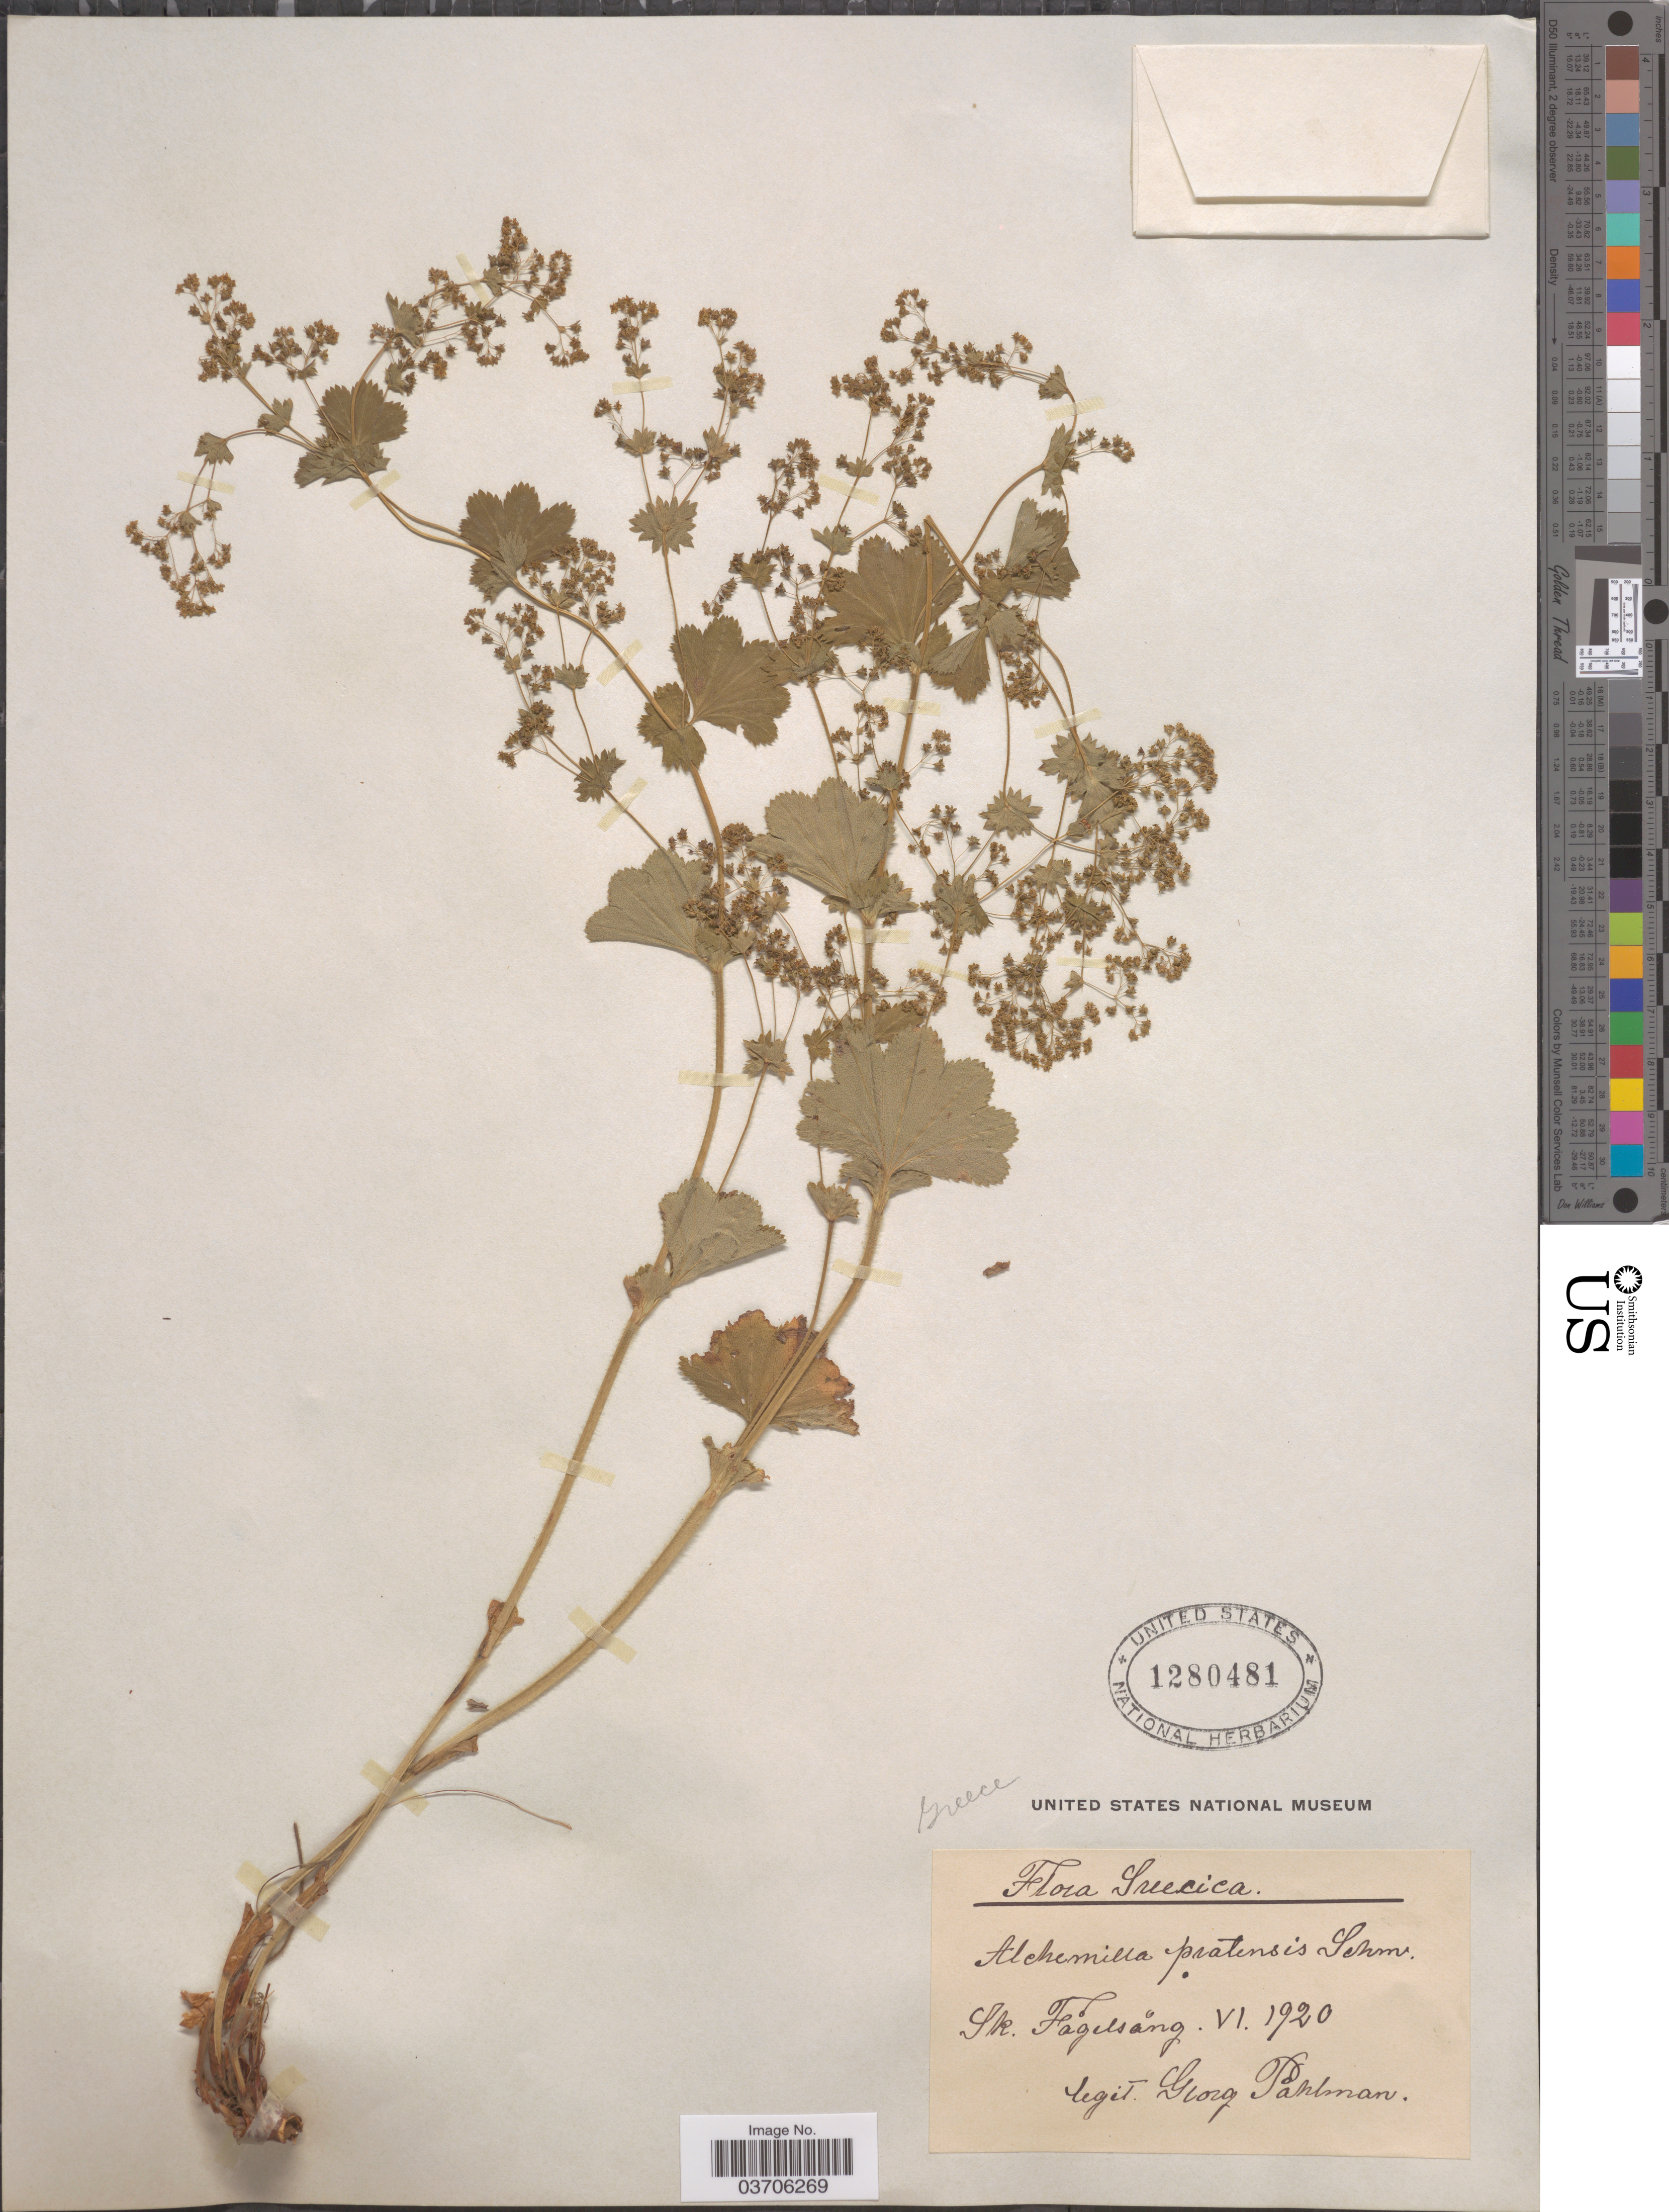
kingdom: Plantae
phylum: Tracheophyta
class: Magnoliopsida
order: Rosales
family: Rosaceae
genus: Alchemilla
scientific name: Alchemilla pratensis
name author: F.W. Schmidt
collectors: G. Påhlman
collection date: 1920-06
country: Sweden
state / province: Skåne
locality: Suecica. Sk. Fagelsång. Greece [unsure placement].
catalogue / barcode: US 1280481